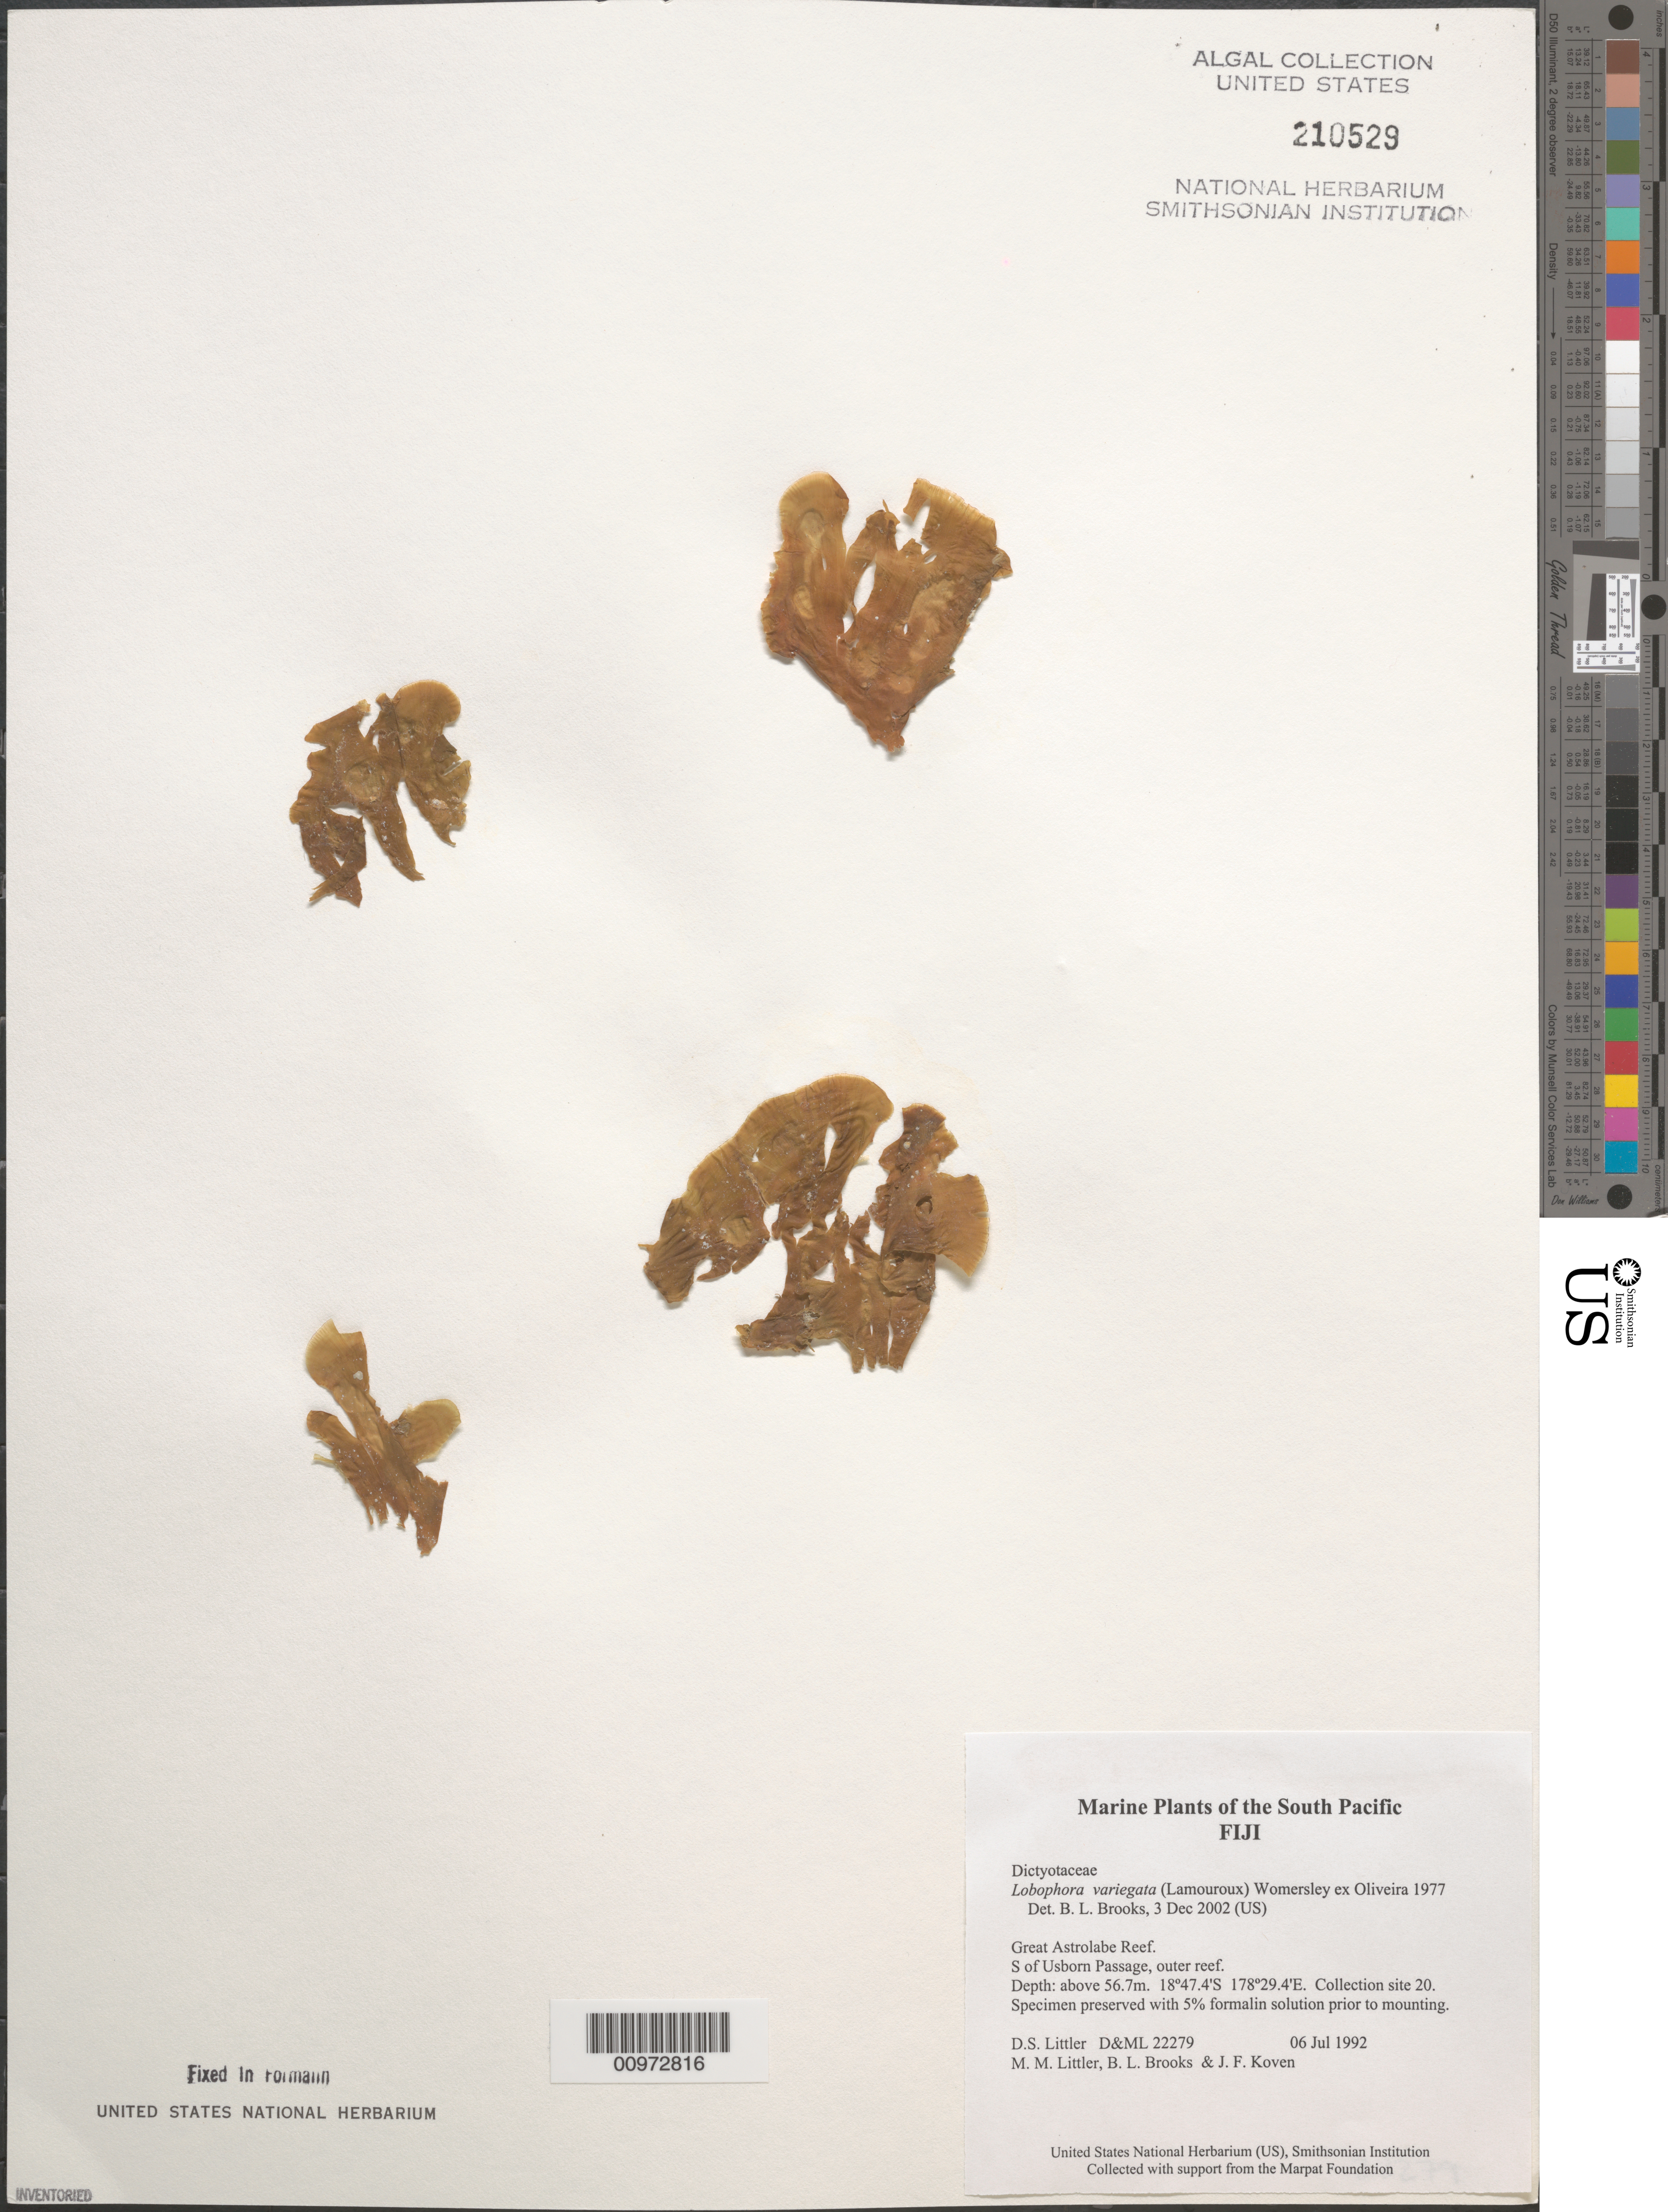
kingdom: Chromista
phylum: Ochrophyta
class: Phaeophyceae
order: Dictyotales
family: Dictyotaceae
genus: Lobophora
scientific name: Lobophora variegata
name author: (J.V.Lamouroux) Womersley & E.C. Oliveira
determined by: Brooks, B. L., (BOT), Smithsonian Institution - National Museum of Natural History (UNITED STATES)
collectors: D. S. Littler, M. M. Littler, B. Brooks & J. Koven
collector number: D&ML 22279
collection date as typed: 06 Jul 1992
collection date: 1992-07-06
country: Fiji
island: Great Astrolabe Reef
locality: Great Astrolabe Reef, south of Usborne Passage, outer reef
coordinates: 18 47.4'S, 178 29.4'E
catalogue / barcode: US 210529